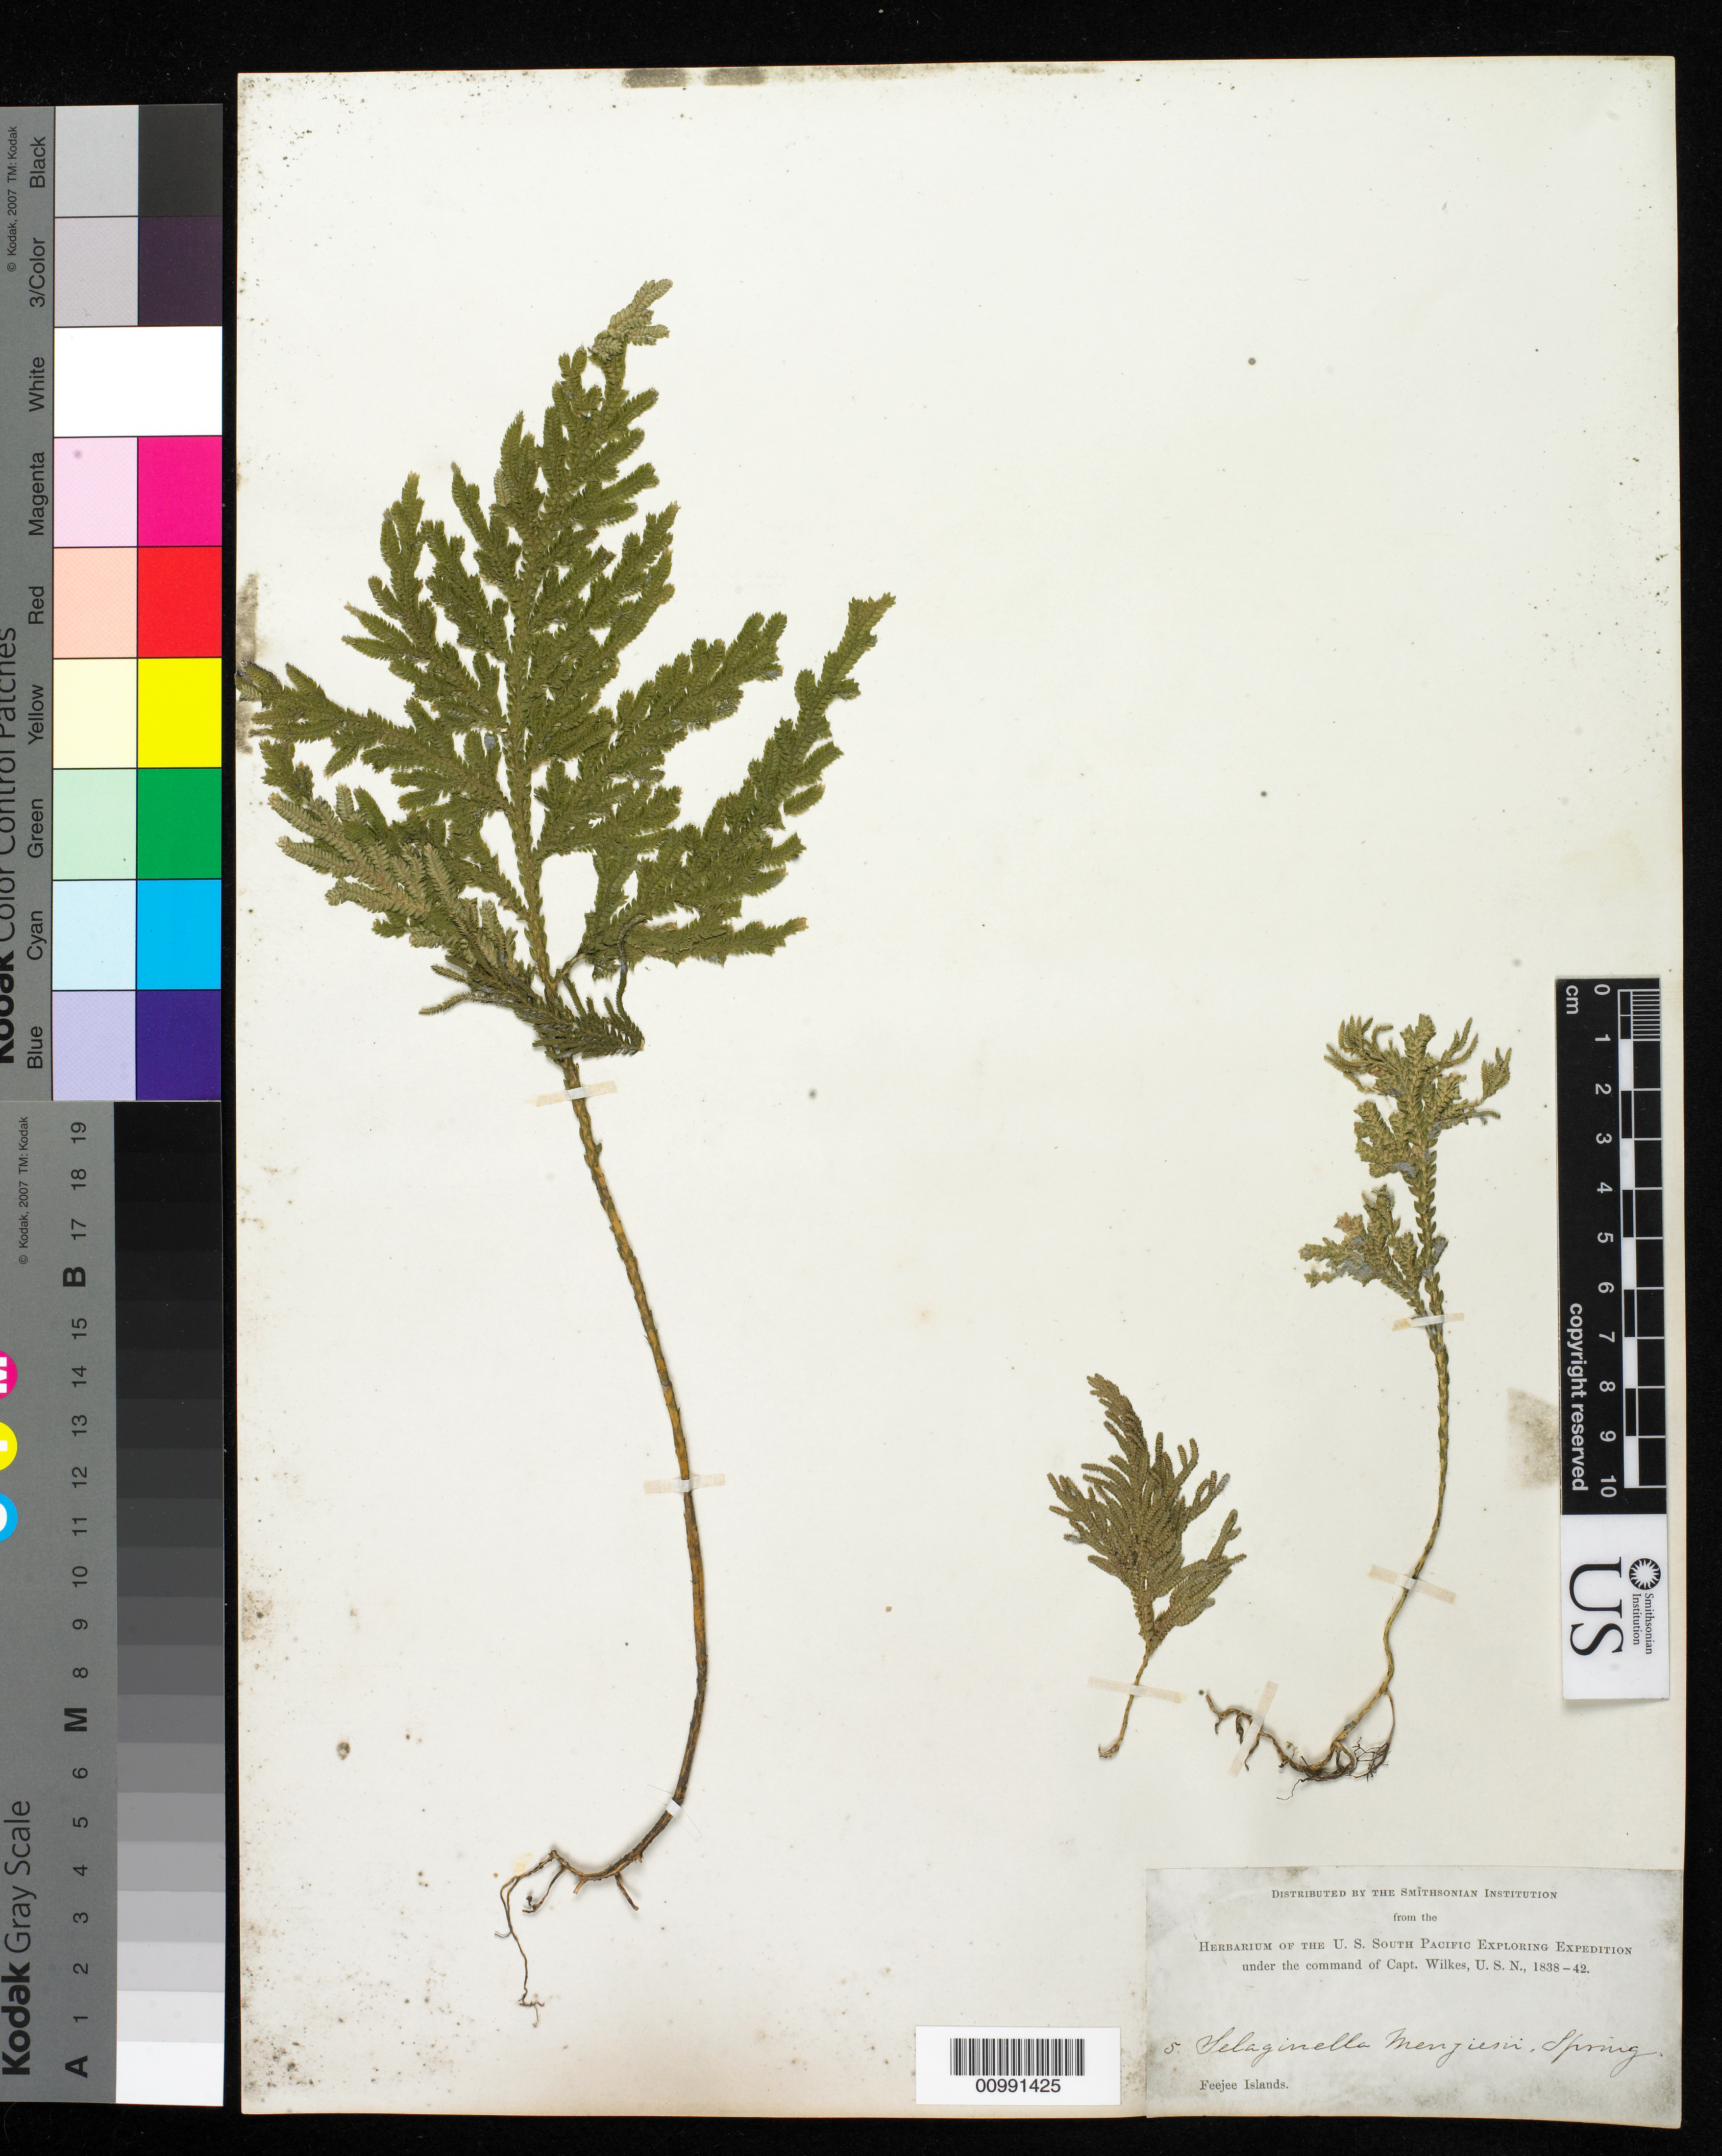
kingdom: Plantae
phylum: Tracheophyta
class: Lycopodiopsida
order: Selaginellales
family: Selaginellaceae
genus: Selaginella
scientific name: Selaginella reineckei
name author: Hieron.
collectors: Wilkes Explor. Exped.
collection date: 1838/1842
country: Fiji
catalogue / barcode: US 98688